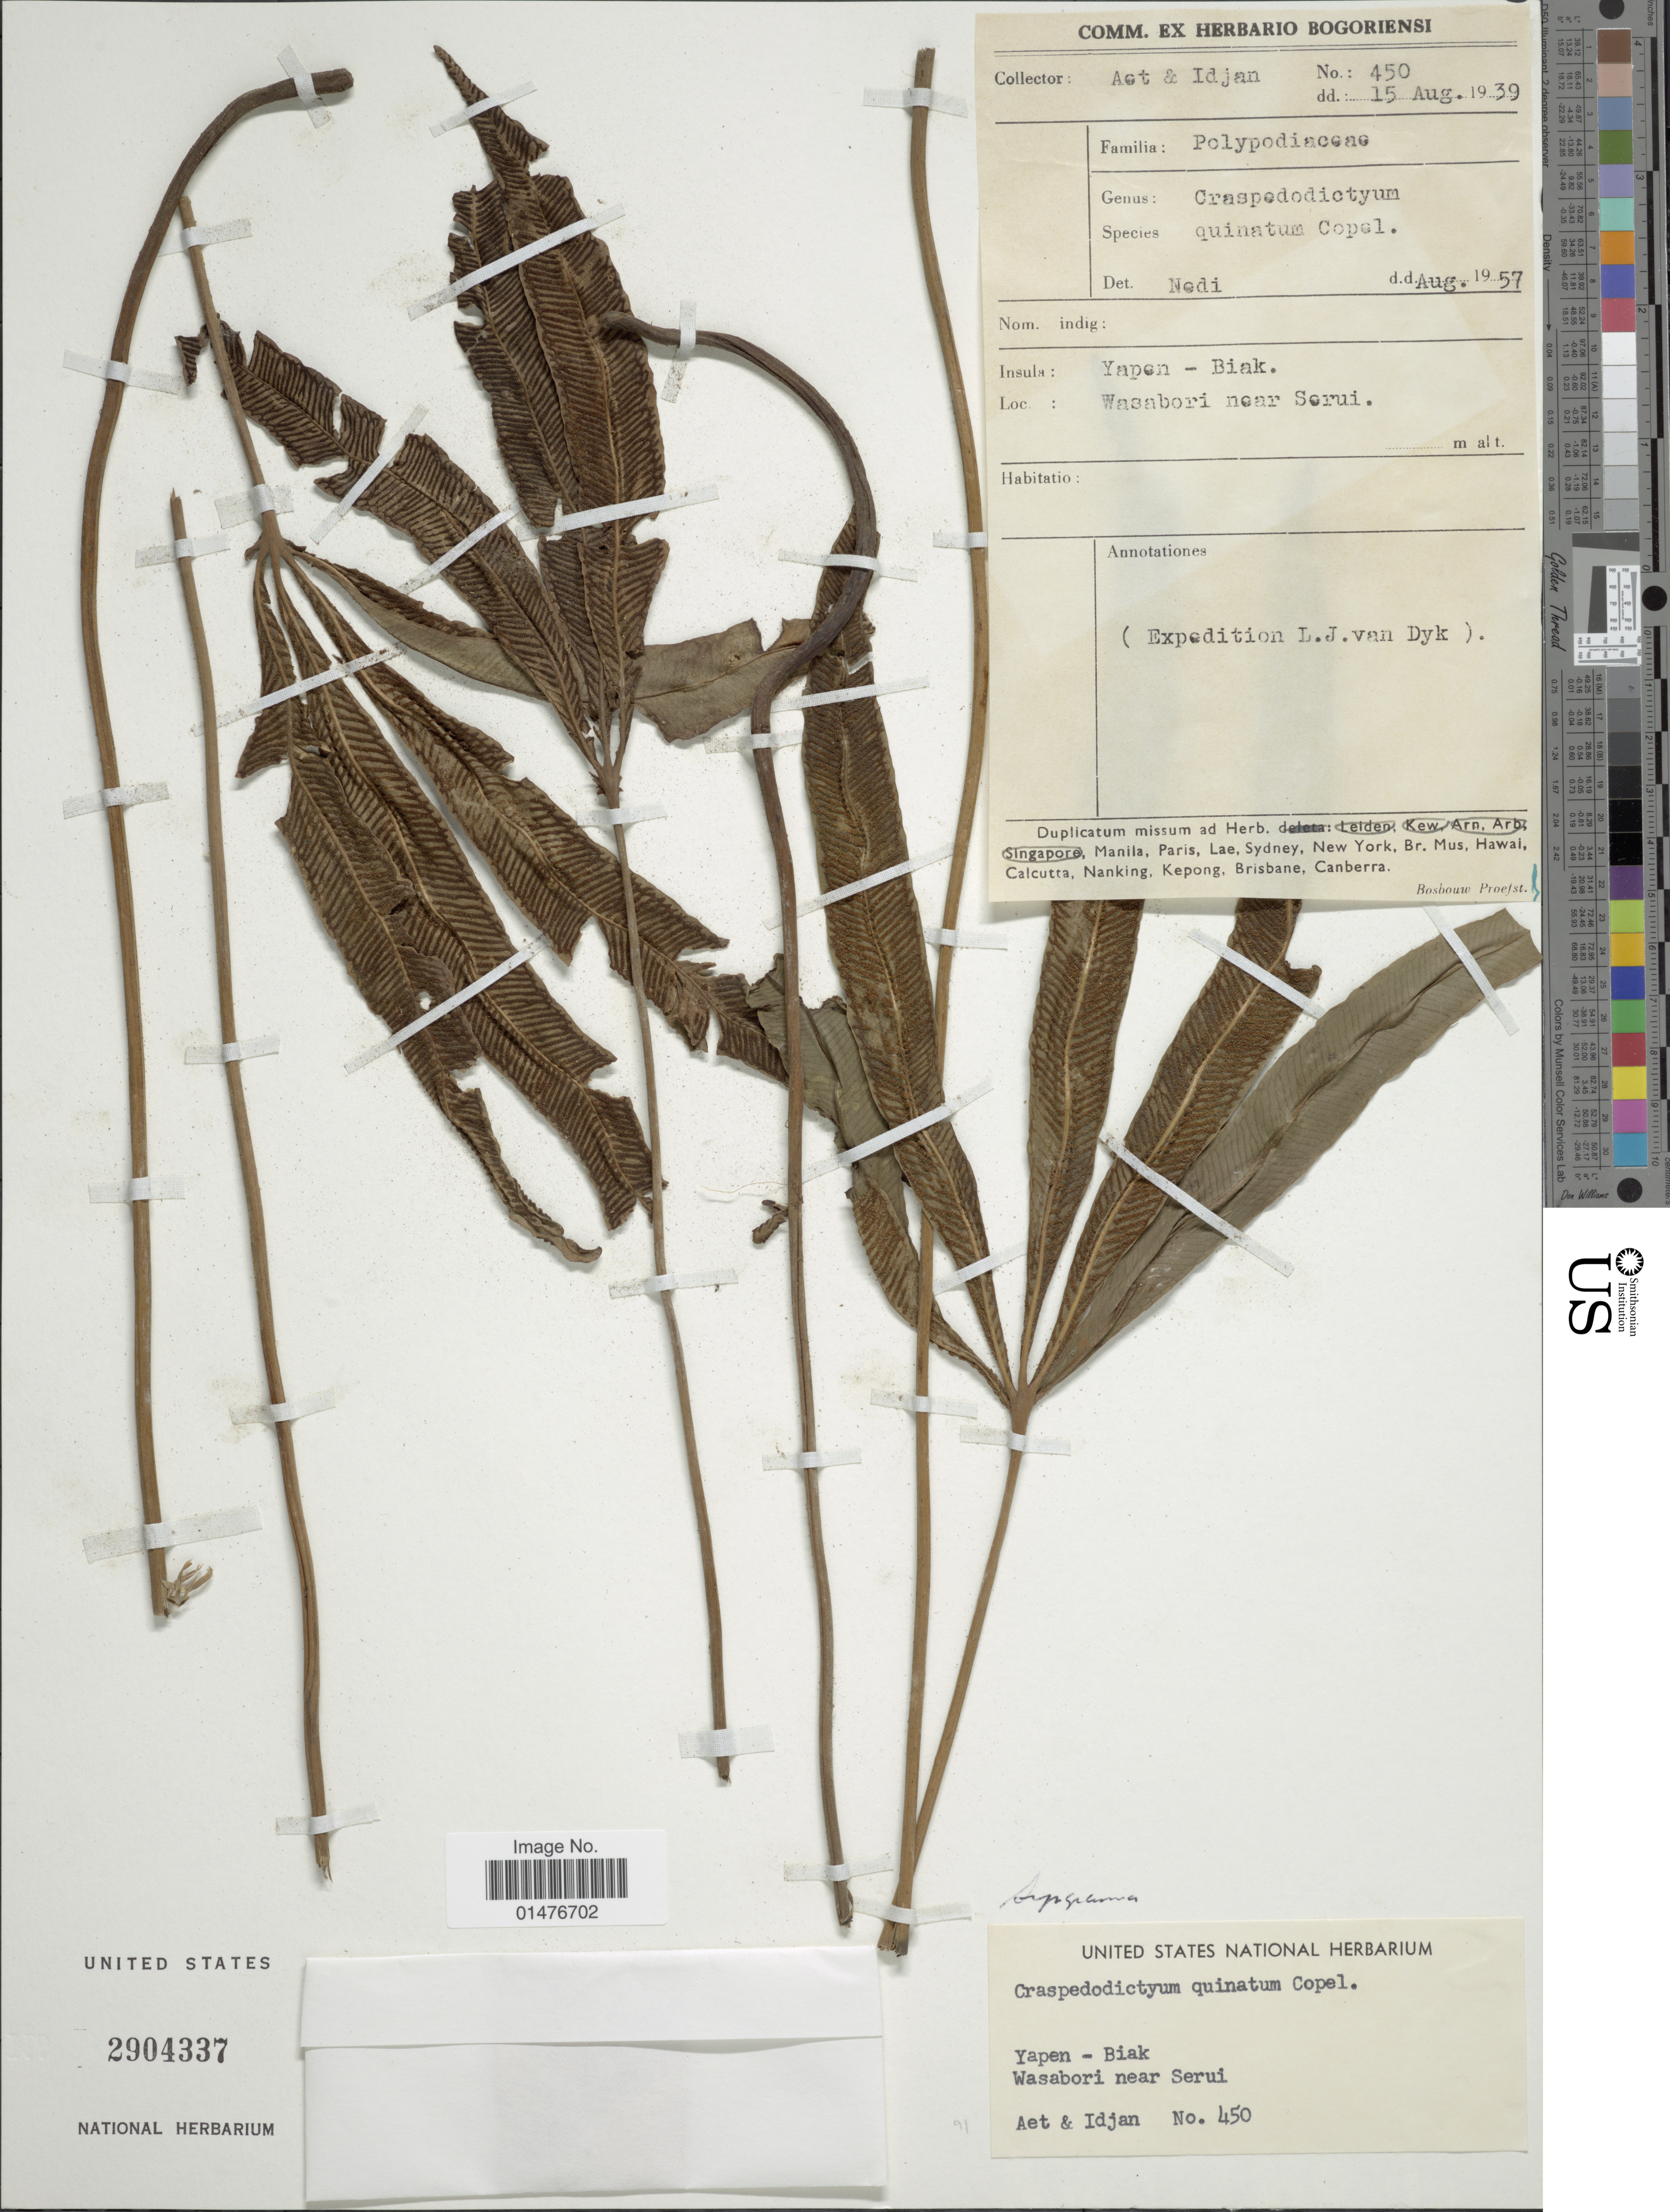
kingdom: Plantae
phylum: Tracheophyta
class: Polypodiopsida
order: Polypodiales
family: Pteridaceae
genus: Syngramma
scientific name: Syngramma quinata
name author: (Hook.) Carruth.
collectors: -- Aet & -. Idjan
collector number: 450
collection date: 1939-08-15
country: Malaysia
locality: Yapen- Biak, Wasabori near Serui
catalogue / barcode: US 2904337